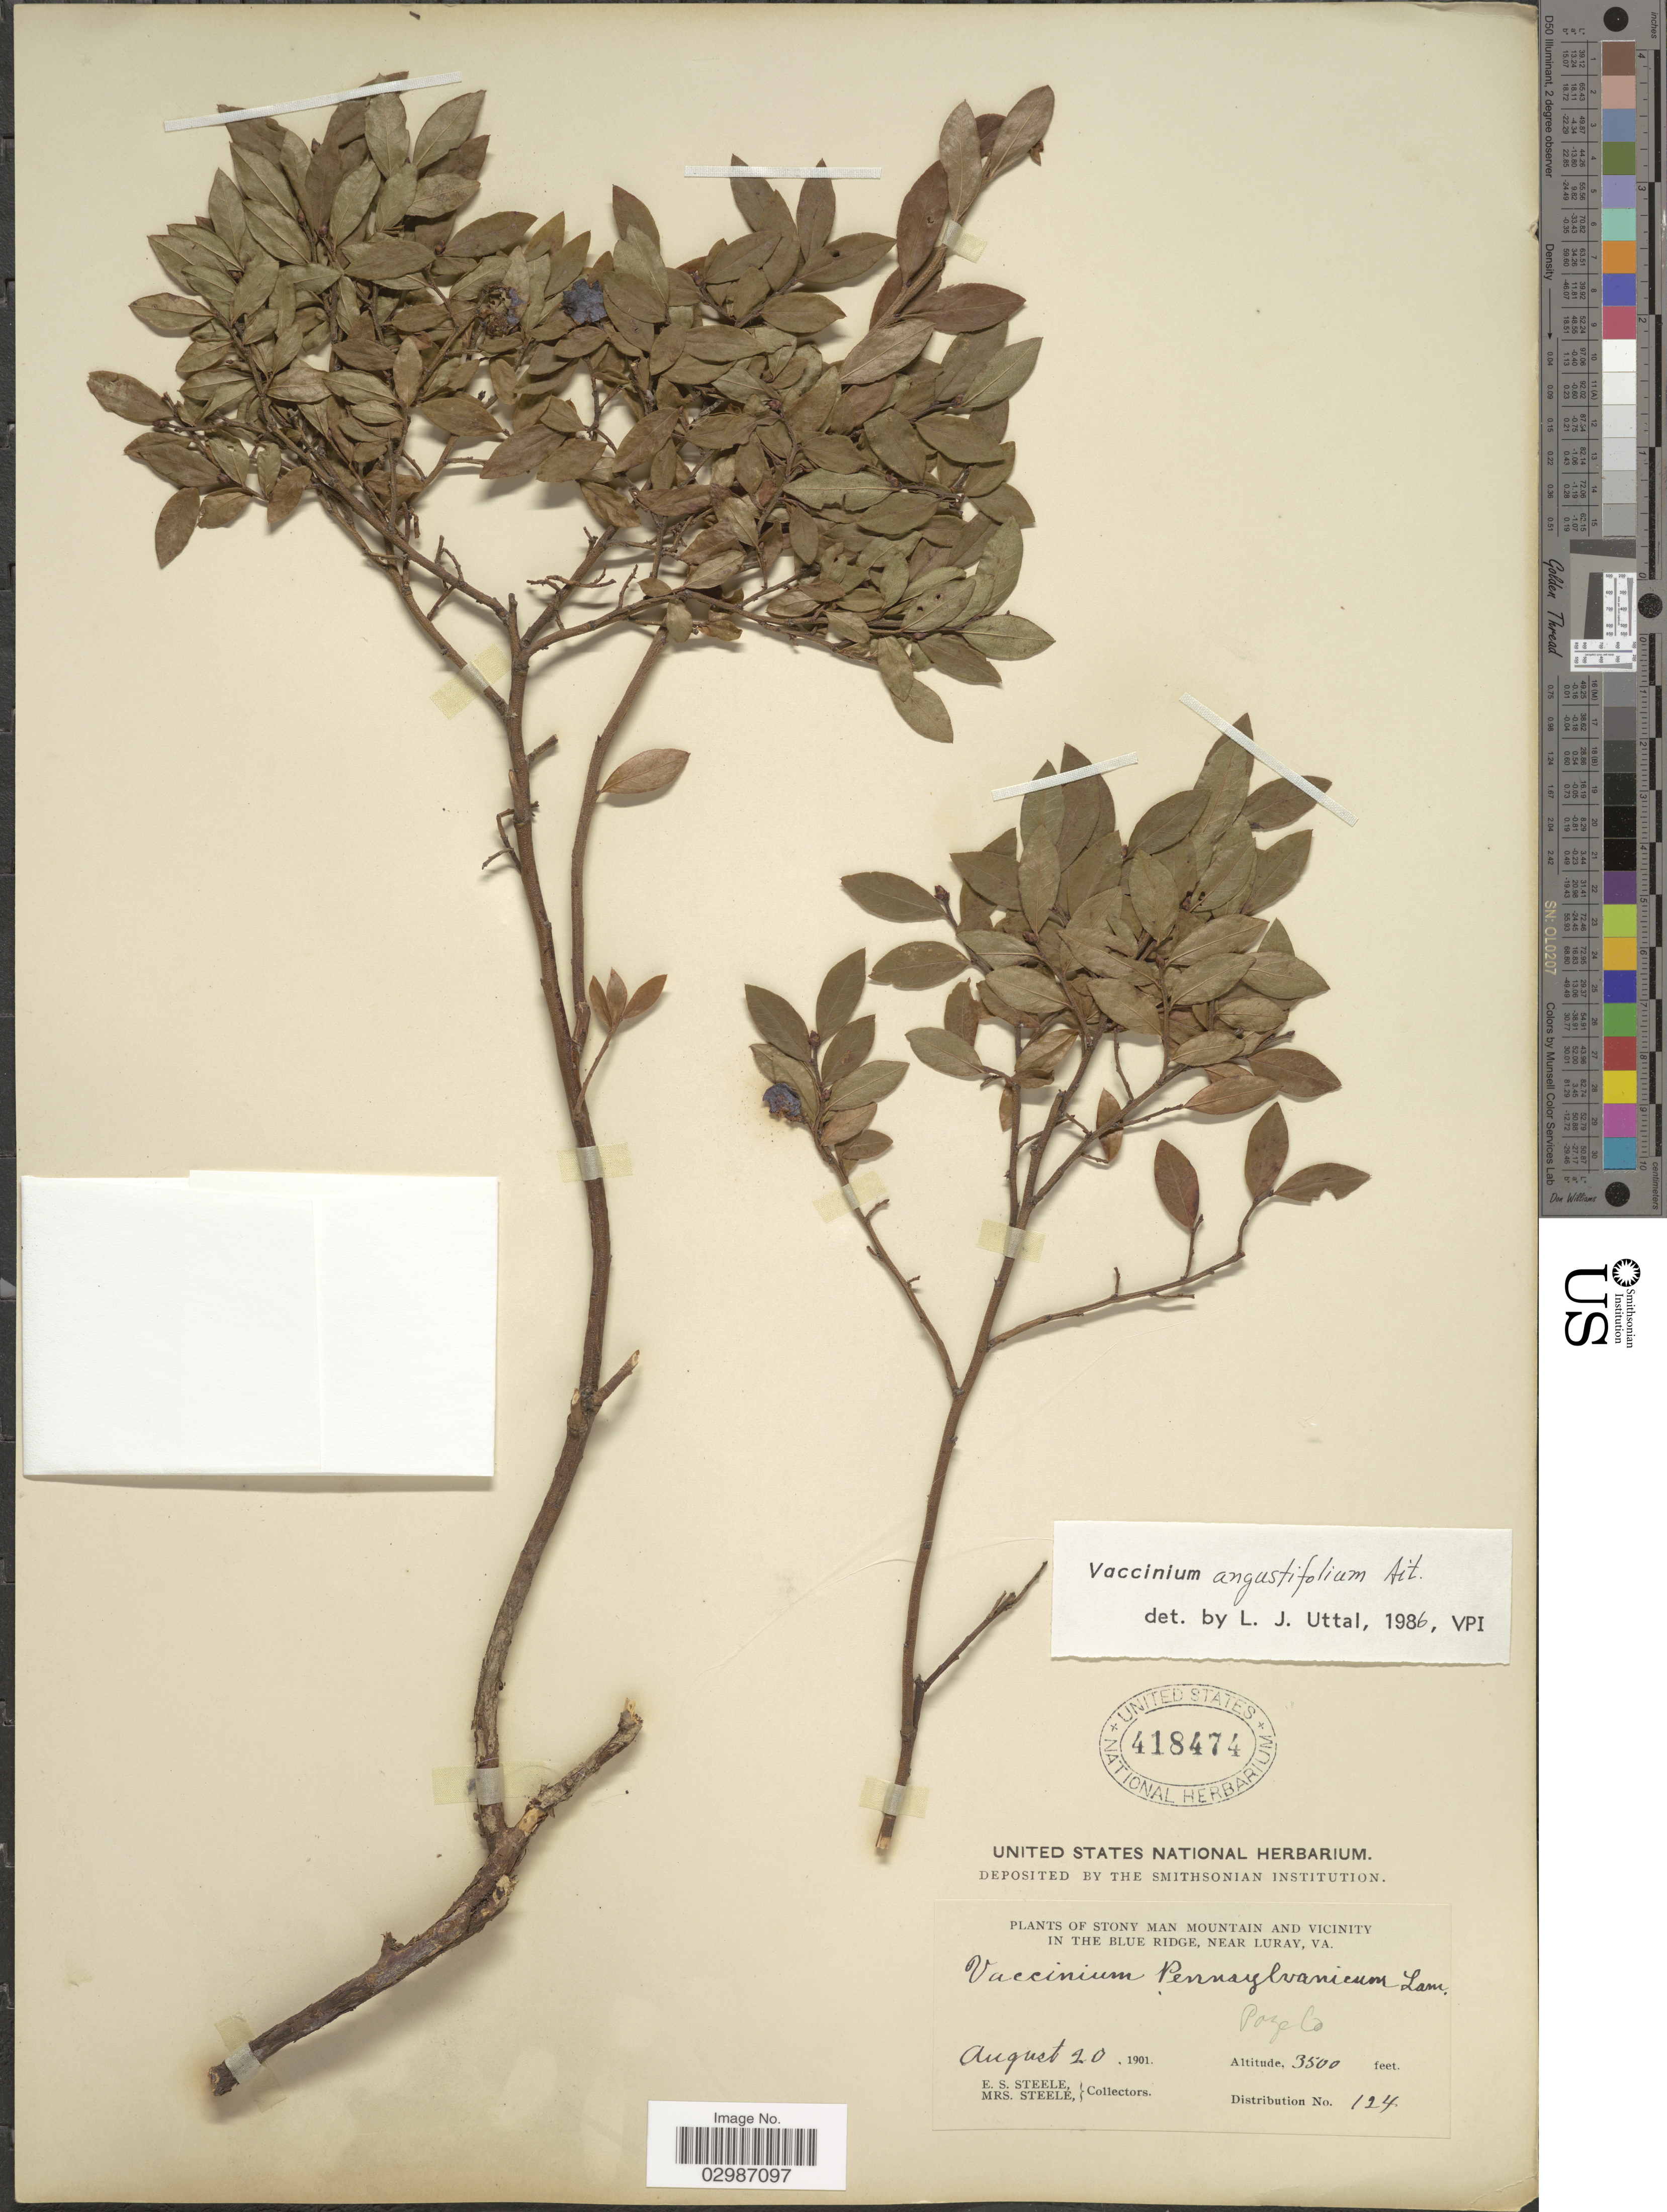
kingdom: Plantae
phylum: Tracheophyta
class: Magnoliopsida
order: Ericales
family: Ericaceae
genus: Vaccinium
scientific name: Vaccinium angustifolium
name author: Aiton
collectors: E. Steele & Mrs. E. S. Steele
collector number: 124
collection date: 1901-08-20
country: United States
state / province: Virginia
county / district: Page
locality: Stony Man Mountain and vicinity in the Blue Ridge, near Luray, Va. Page Co.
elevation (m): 1067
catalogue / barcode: US 418474